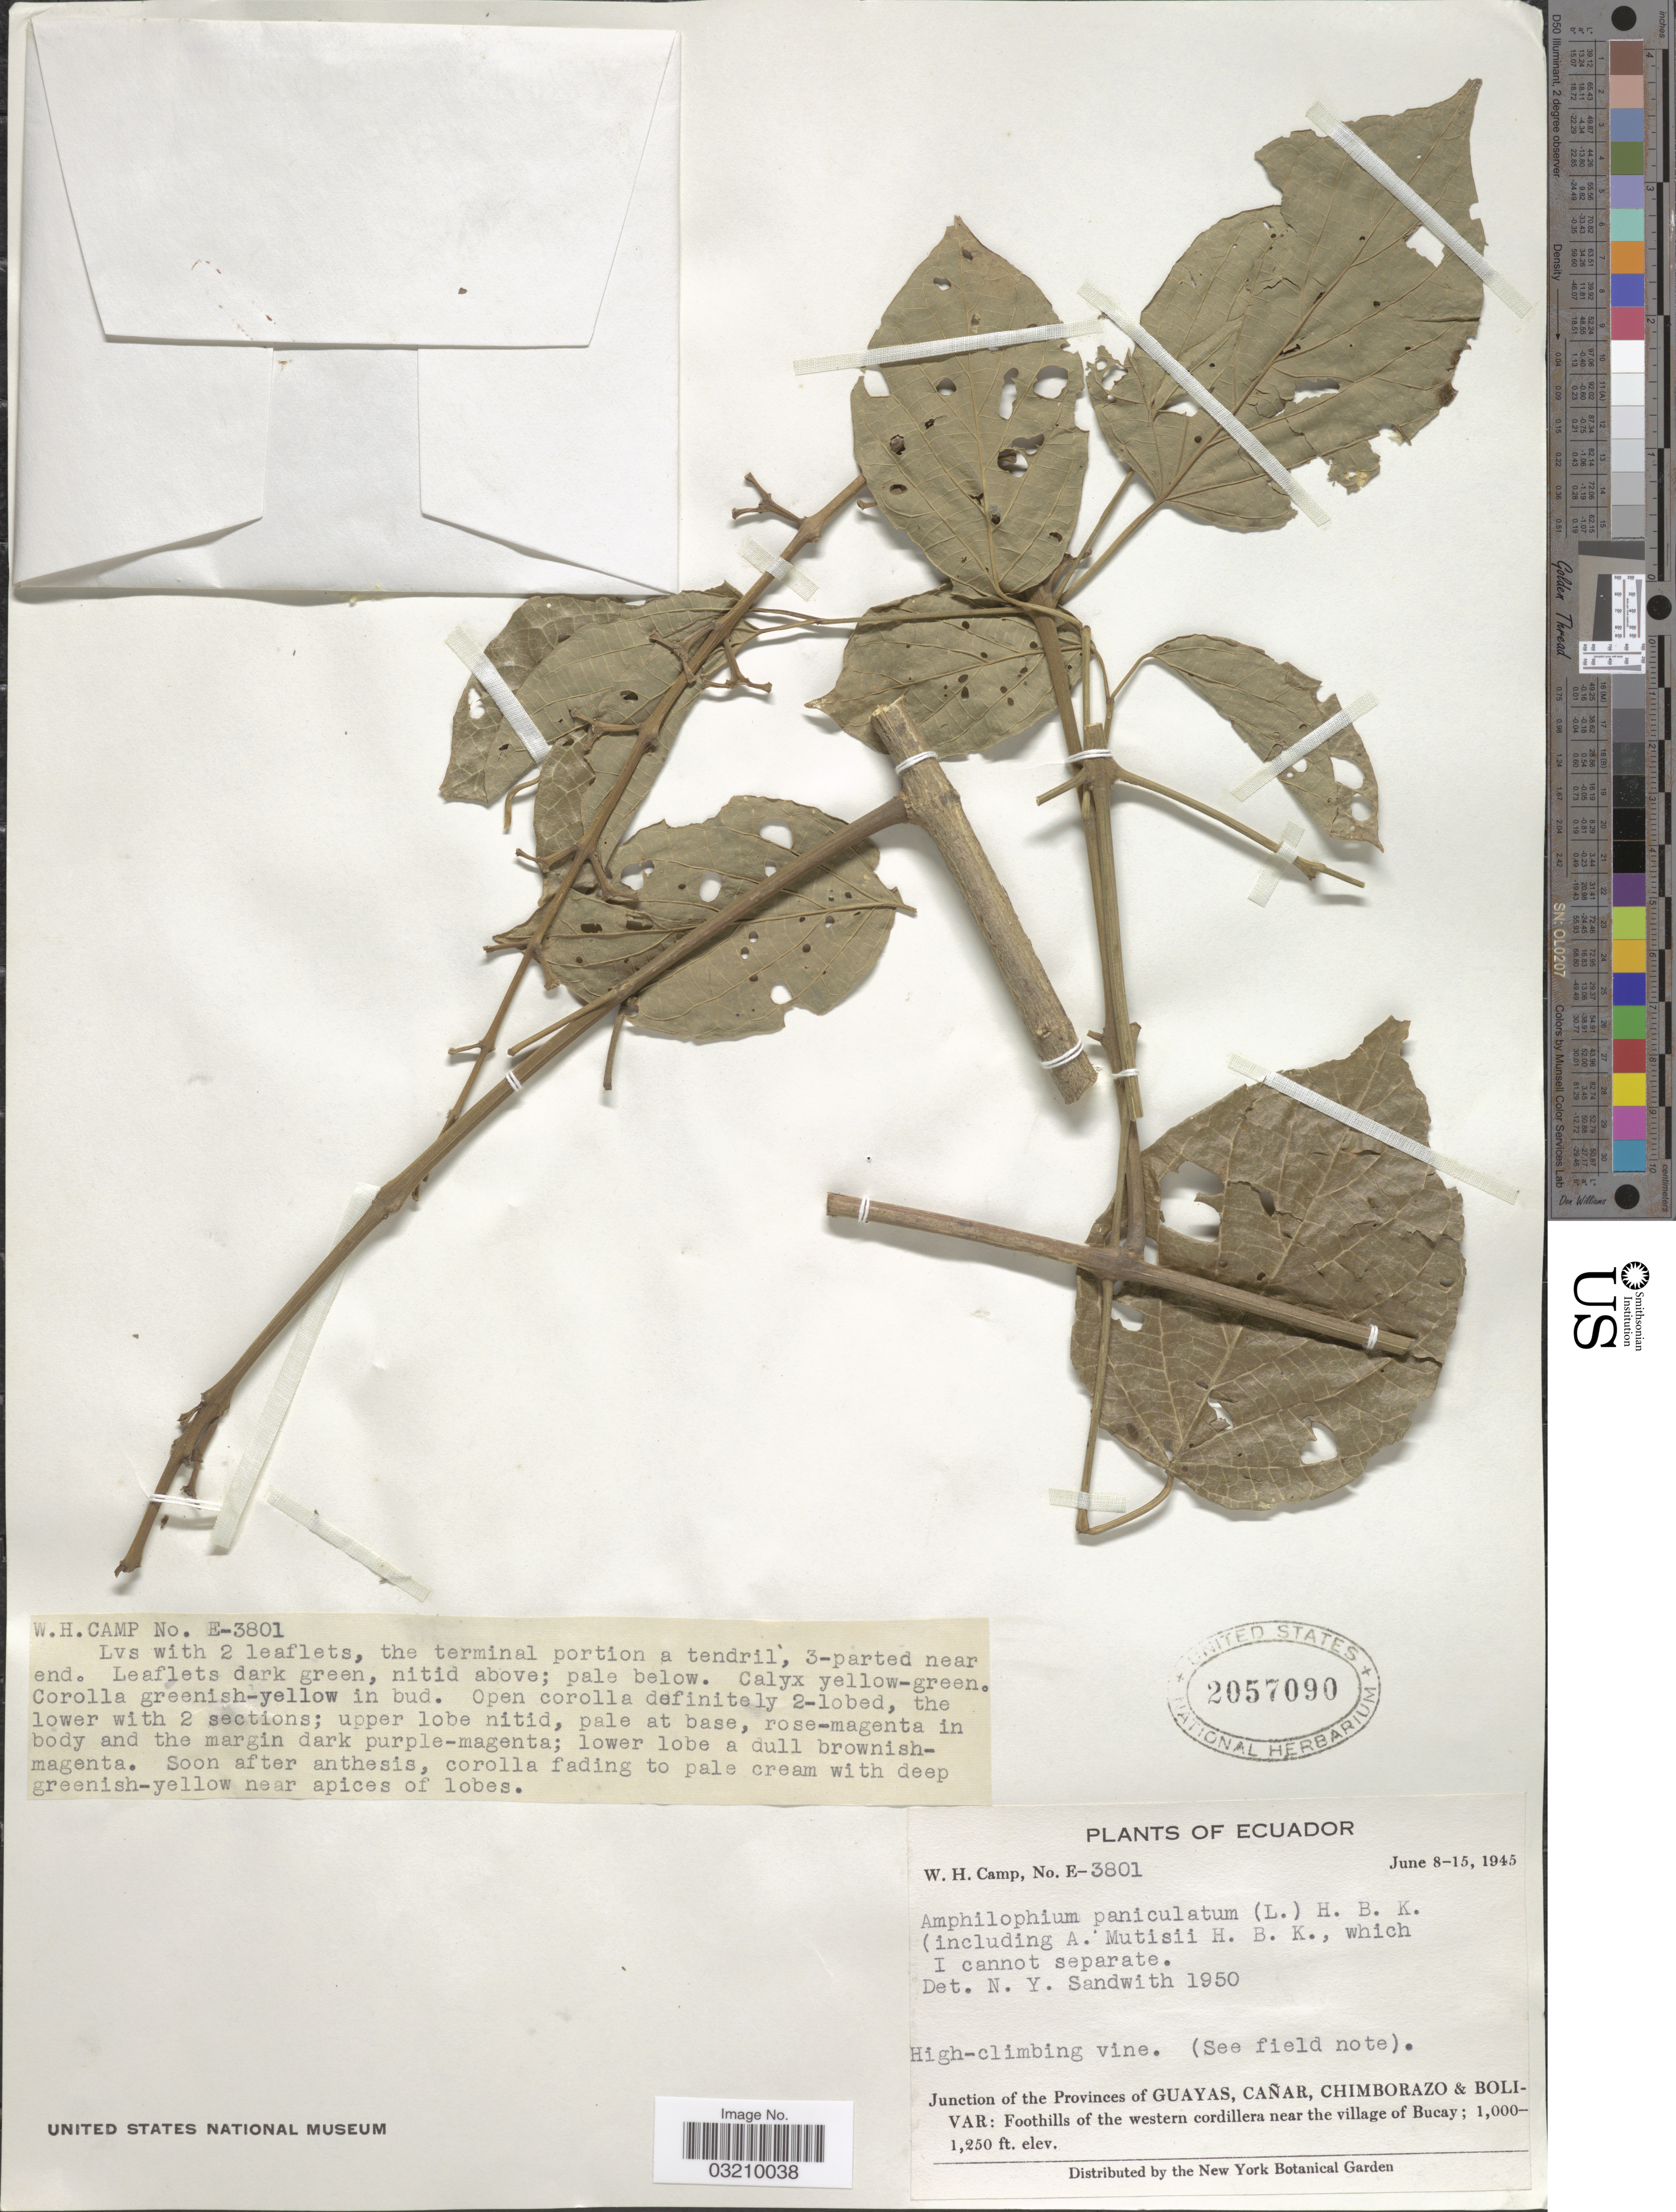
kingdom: Plantae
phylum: Tracheophyta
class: Magnoliopsida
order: Lamiales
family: Bignoniaceae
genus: Amphilophium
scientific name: Amphilophium paniculatum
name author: (L.) Kunth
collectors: W. H. Camp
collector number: E-3801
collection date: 1945-06-08/1945-06-15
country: Ecuador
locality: Junction on the Provinces of Guayas, Cañas, Chimborazo & Bolivar: Foothills of the western cordillera near the village of Bucay.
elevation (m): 305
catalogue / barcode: US 2057090